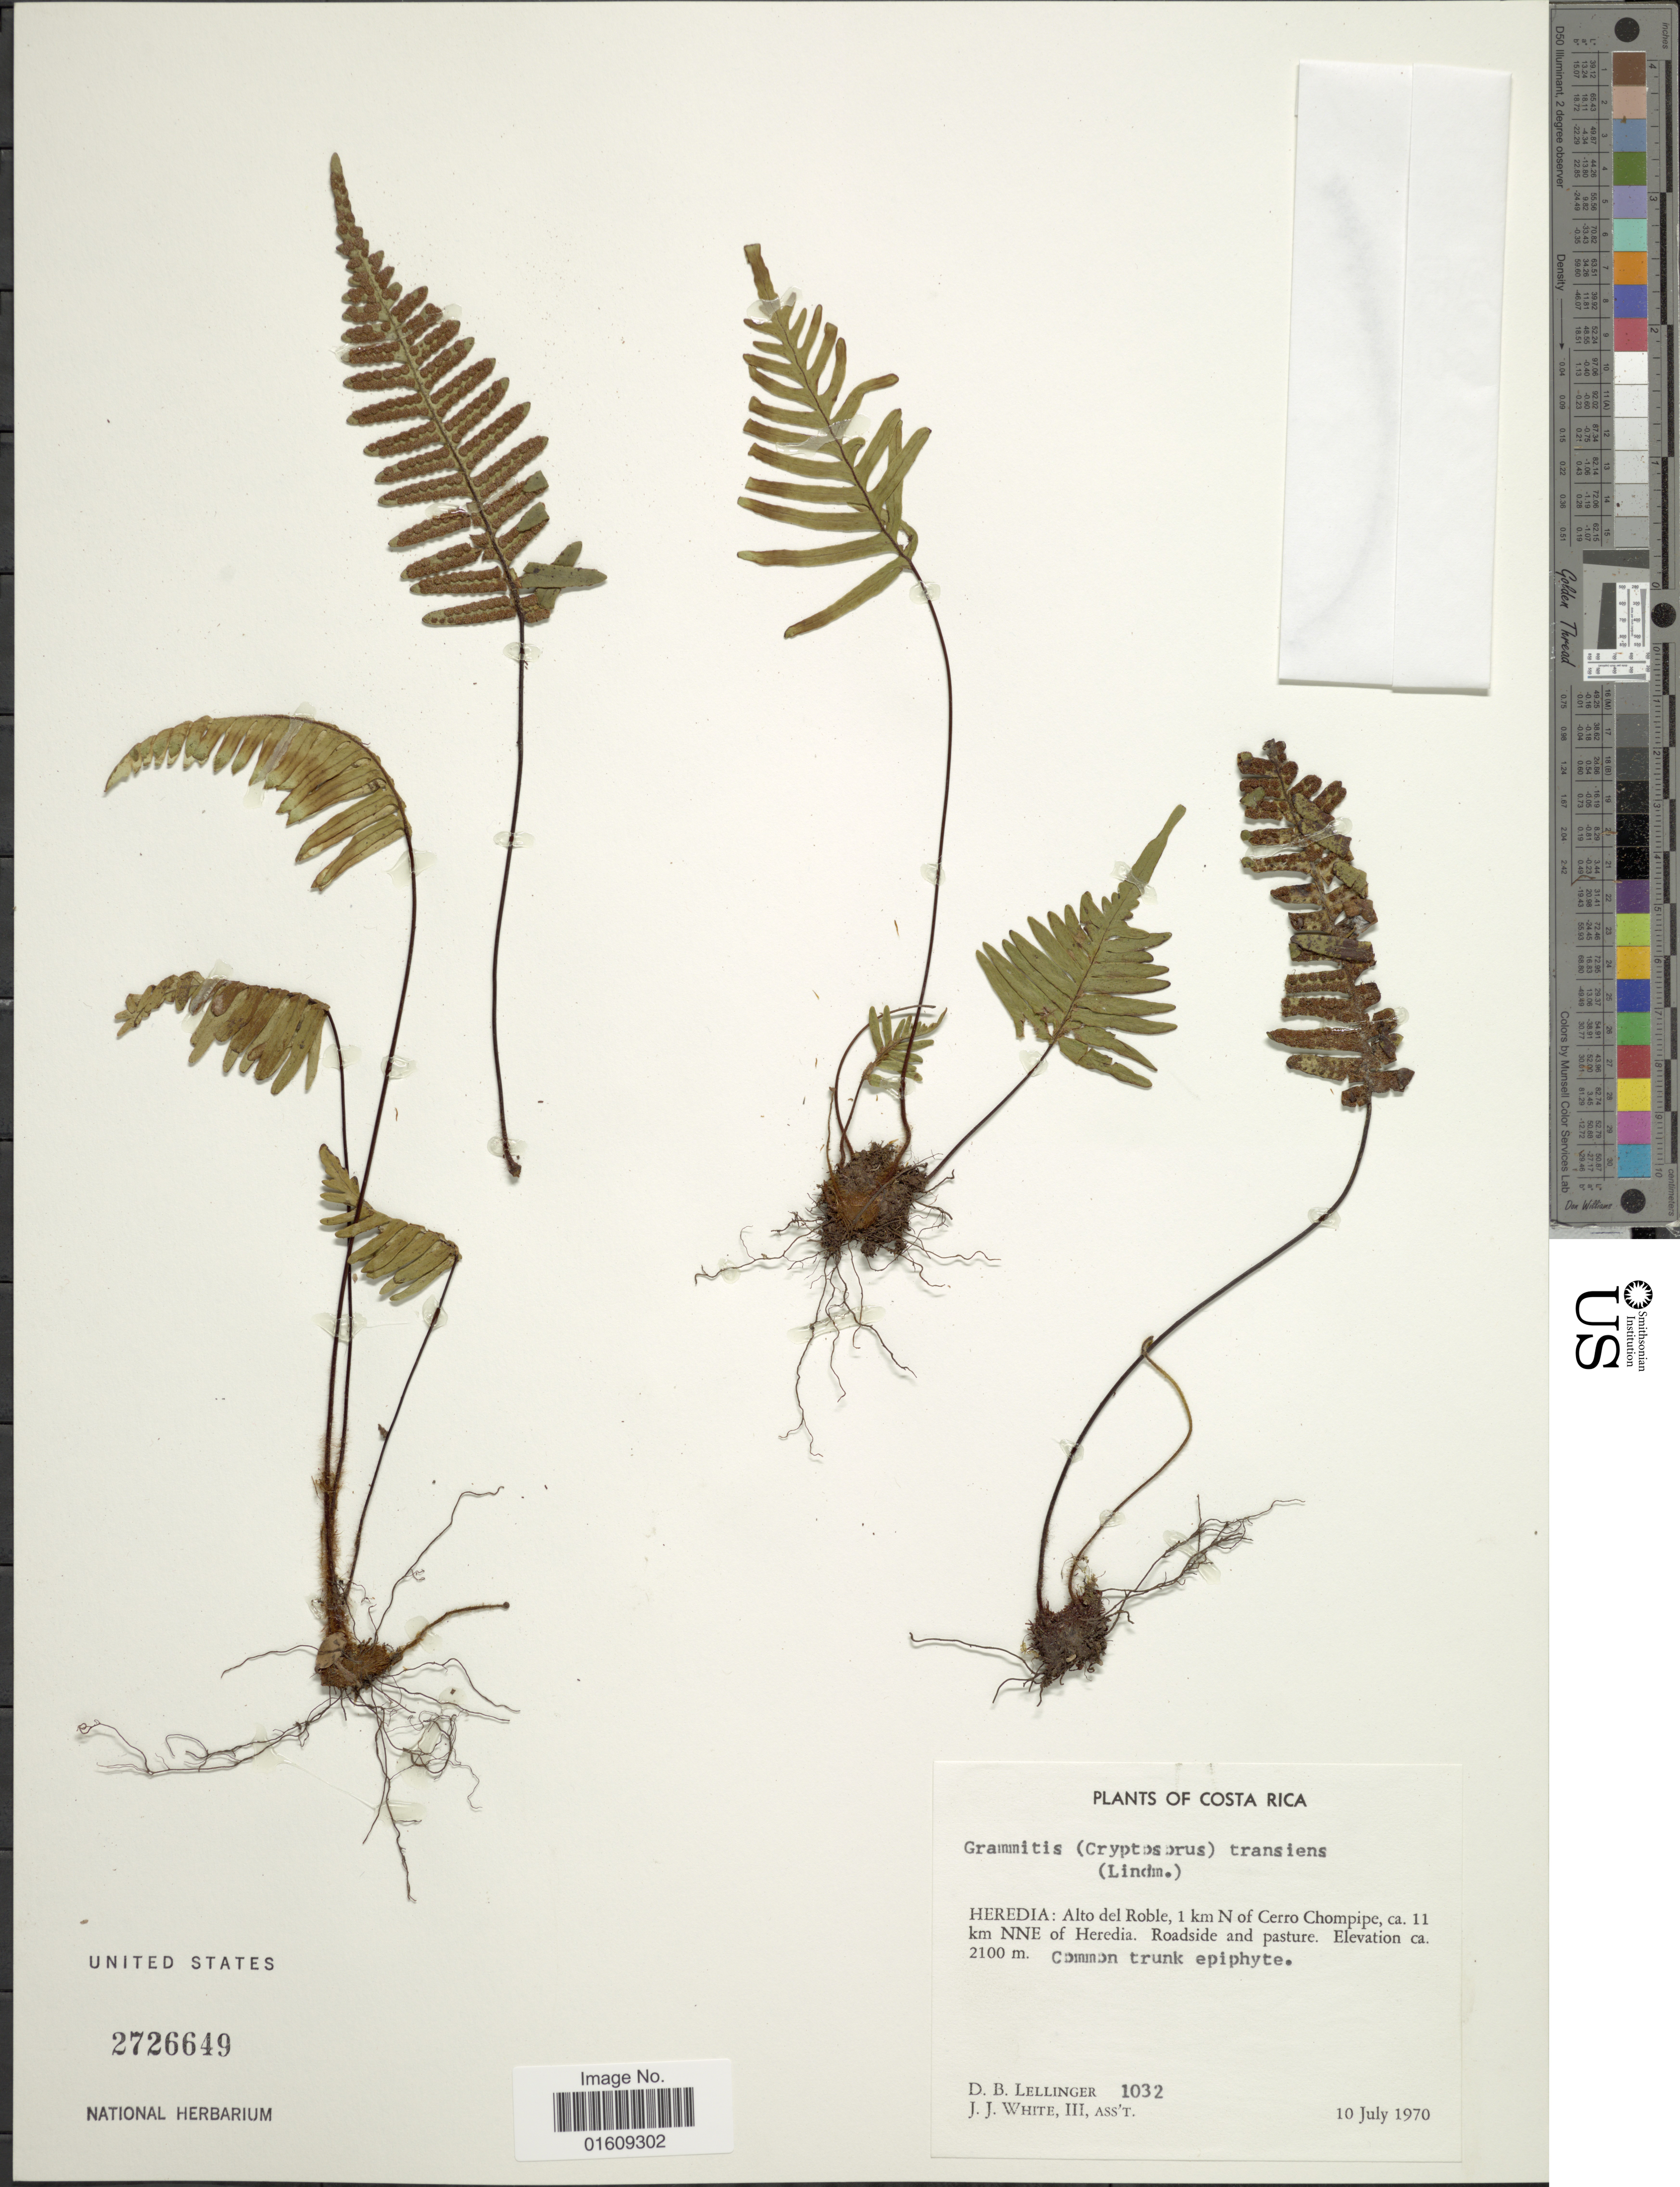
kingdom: Plantae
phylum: Tracheophyta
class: Polypodiopsida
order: Polypodiales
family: Polypodiaceae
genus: Ceradenia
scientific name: Ceradenia kalbreyeri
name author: (Baker) L.E. Bishop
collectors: D. B. Lellinger & J. J. White III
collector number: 1032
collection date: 1970-07-10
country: Costa Rica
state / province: Heredia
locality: Costa Rica, Heredia: Alto del Roble, 1 km N of Cerro Chompipe, ca. 11 km NNE of Heredia.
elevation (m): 2100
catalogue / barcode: US 2726649